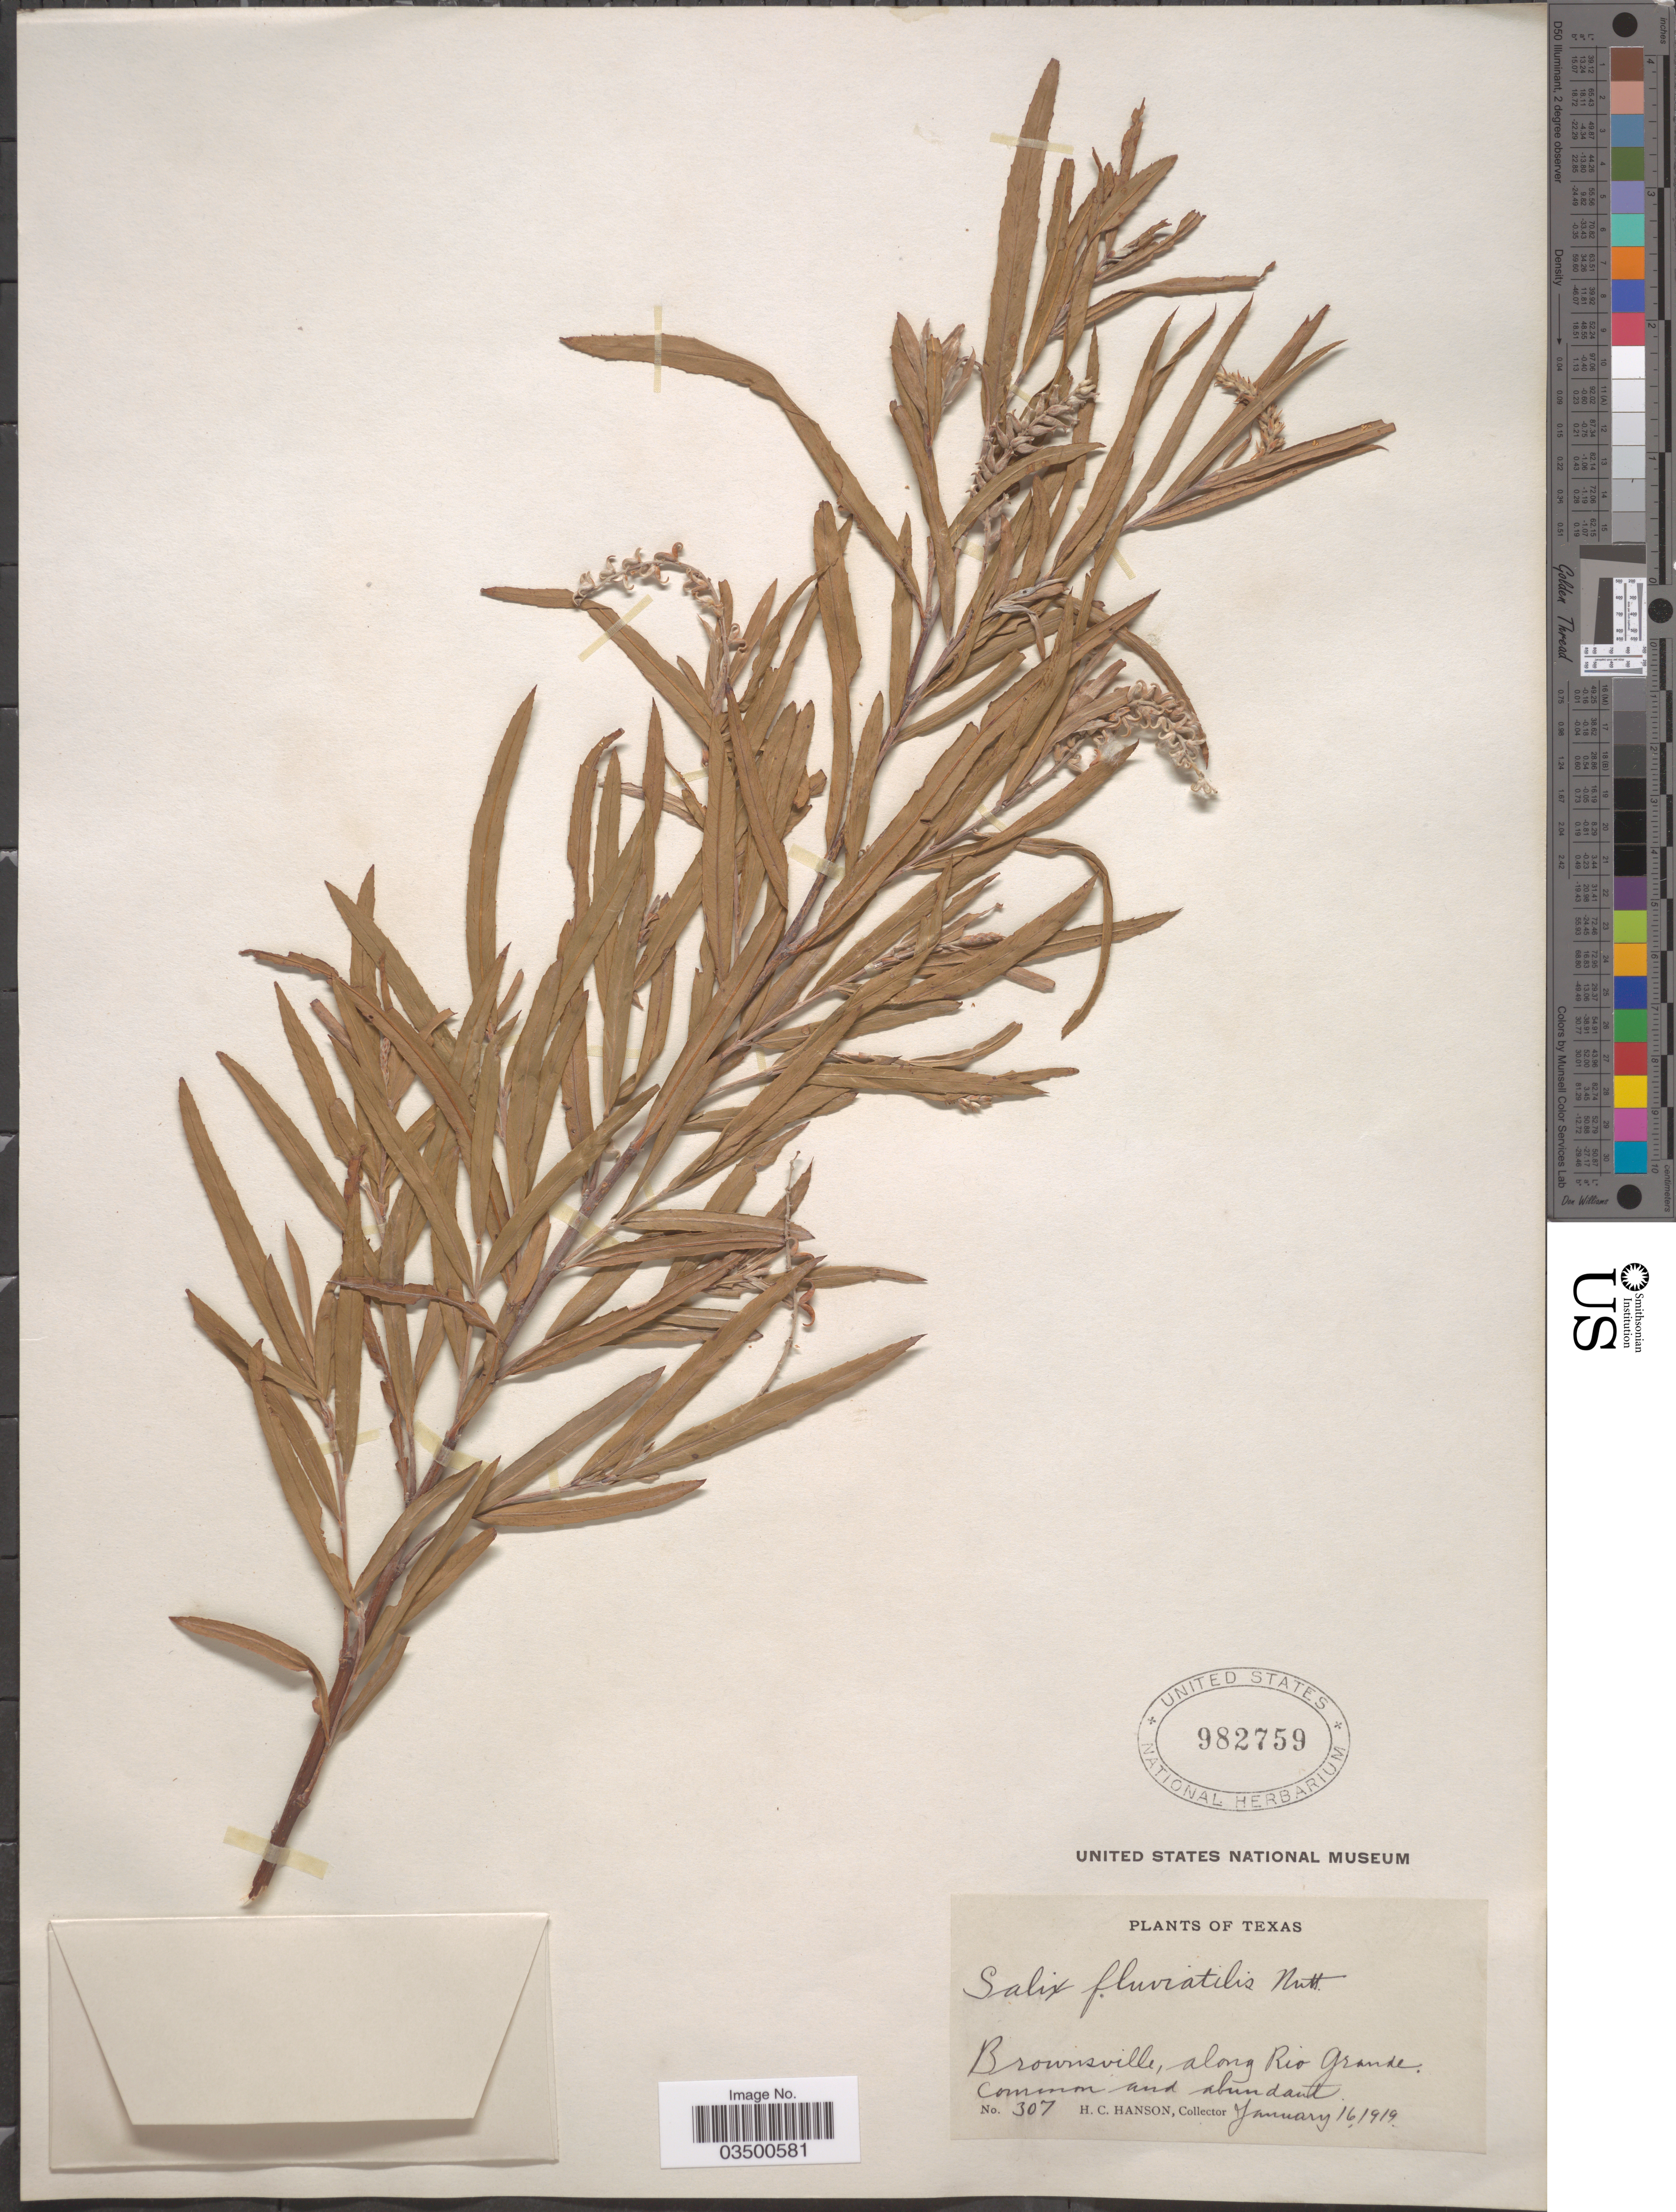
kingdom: Plantae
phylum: Tracheophyta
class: Magnoliopsida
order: Malpighiales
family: Salicaceae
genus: Salix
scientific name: Salix fluviatilis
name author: Nutt.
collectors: H. Hanson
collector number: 307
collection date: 1919-01-16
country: United States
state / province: Texas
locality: Brownsville, along Rio Grande.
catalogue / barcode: US 982759